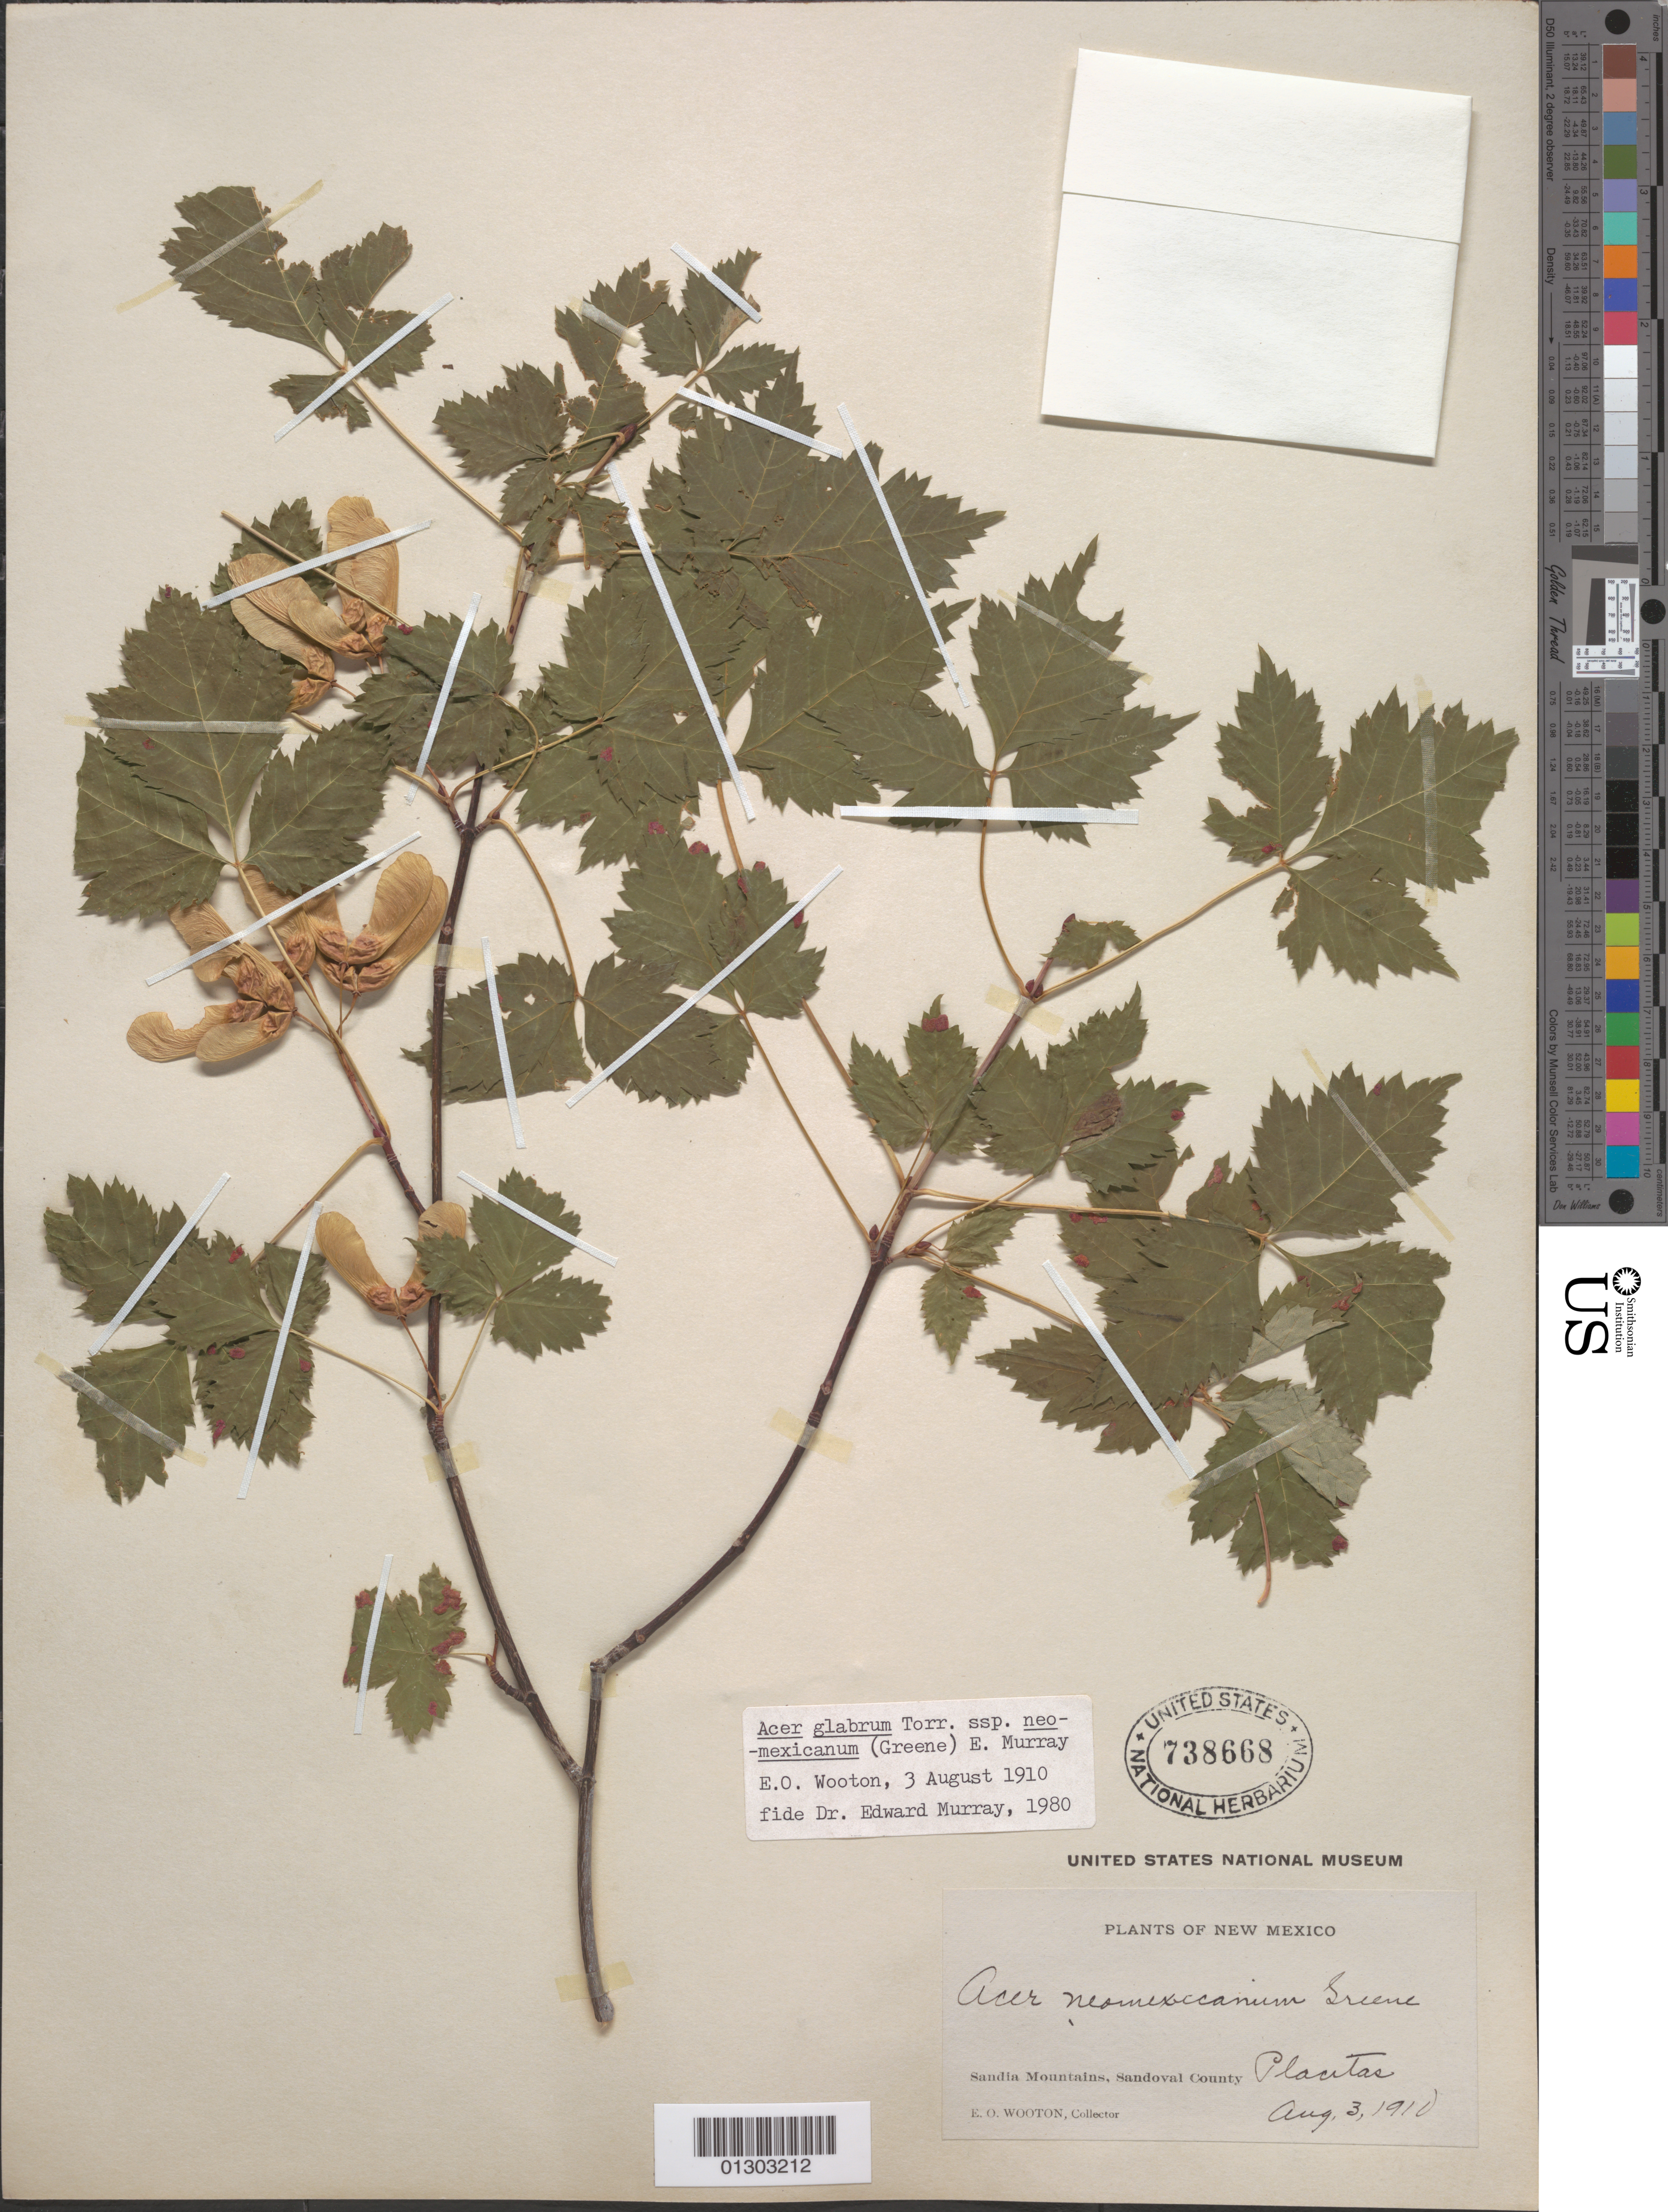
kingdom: Plantae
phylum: Tracheophyta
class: Magnoliopsida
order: Sapindales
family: Sapindaceae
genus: Acer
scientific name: Acer glabrum subsp. neomexicanum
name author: (Greene) A.E. Murray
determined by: Murray, Edward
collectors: E. O. Wooton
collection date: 1910-08-03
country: United States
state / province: New Mexico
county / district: Sandoval County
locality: Sandoval County, Sandia Mountains, Placitas.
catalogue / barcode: US 738668